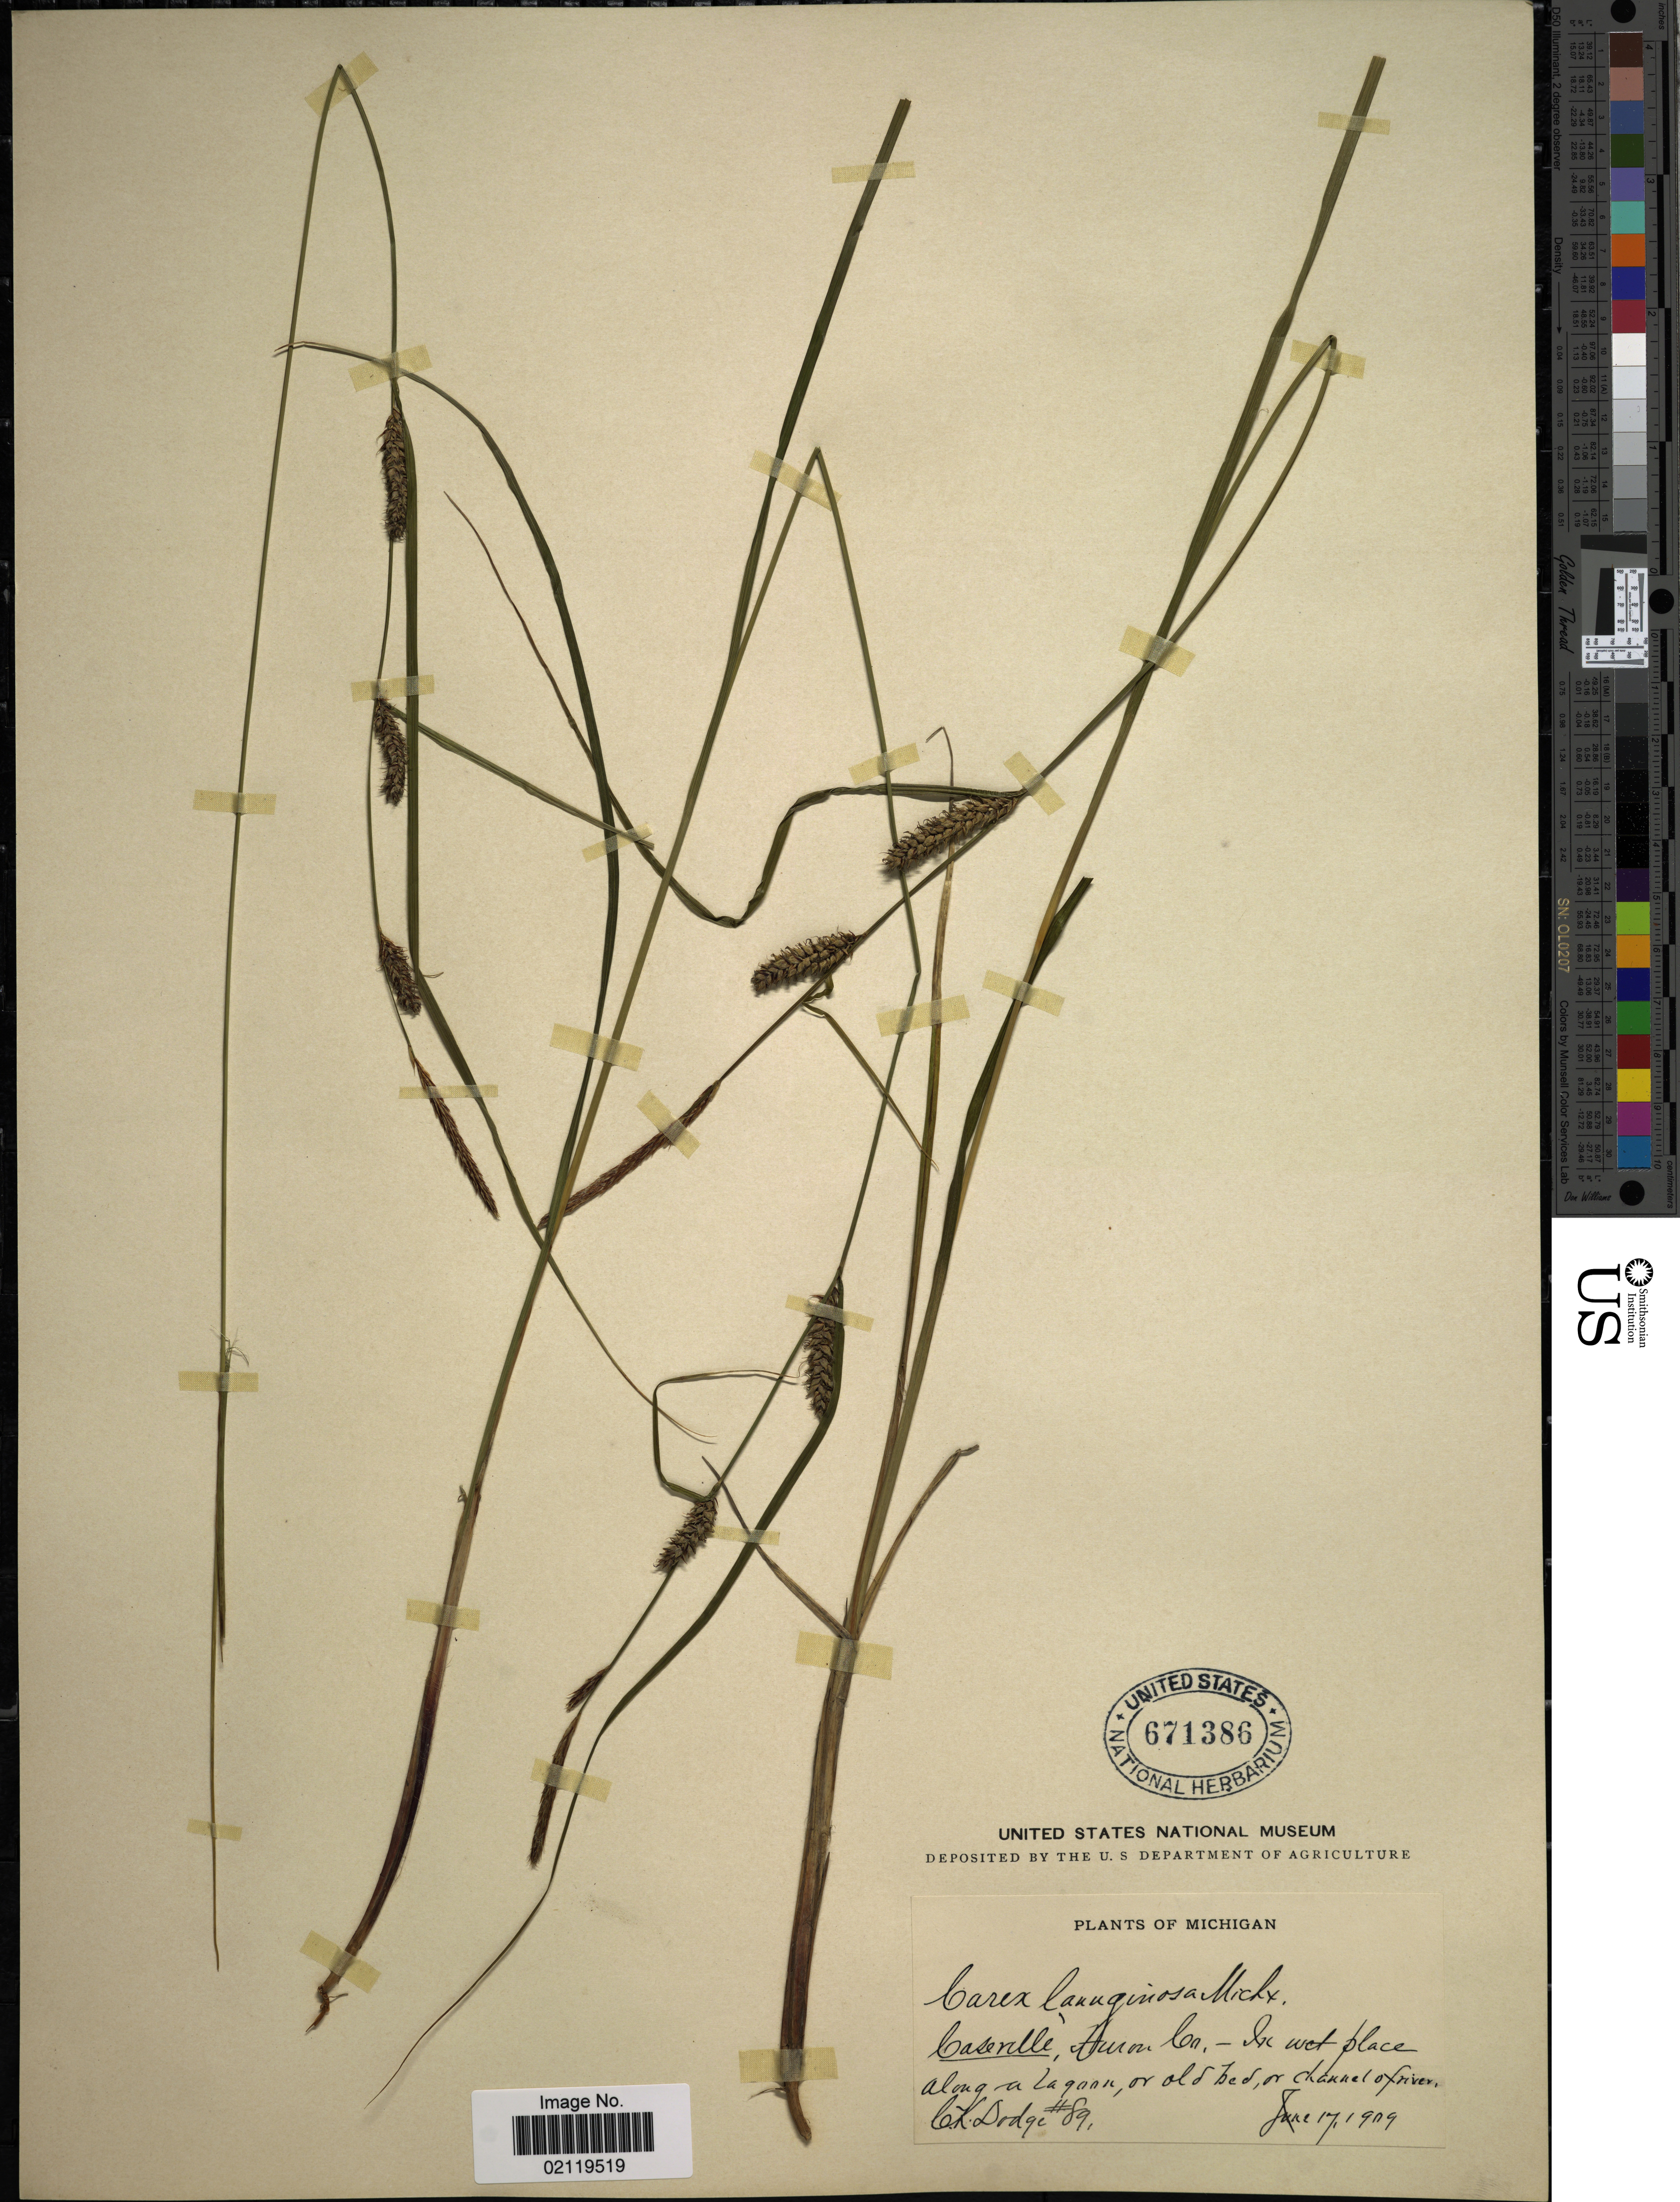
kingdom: Plantae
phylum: Tracheophyta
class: Liliopsida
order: Poales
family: Cyperaceae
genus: Carex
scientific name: Carex pellita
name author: Muhl. ex Willd.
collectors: C. Dodge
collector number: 89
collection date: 1909-06-17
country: United States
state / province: Michigan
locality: Caseville, Huron Co. - In wet place. Along a Lagoon, or old bed, or channel of river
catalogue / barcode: US 671386